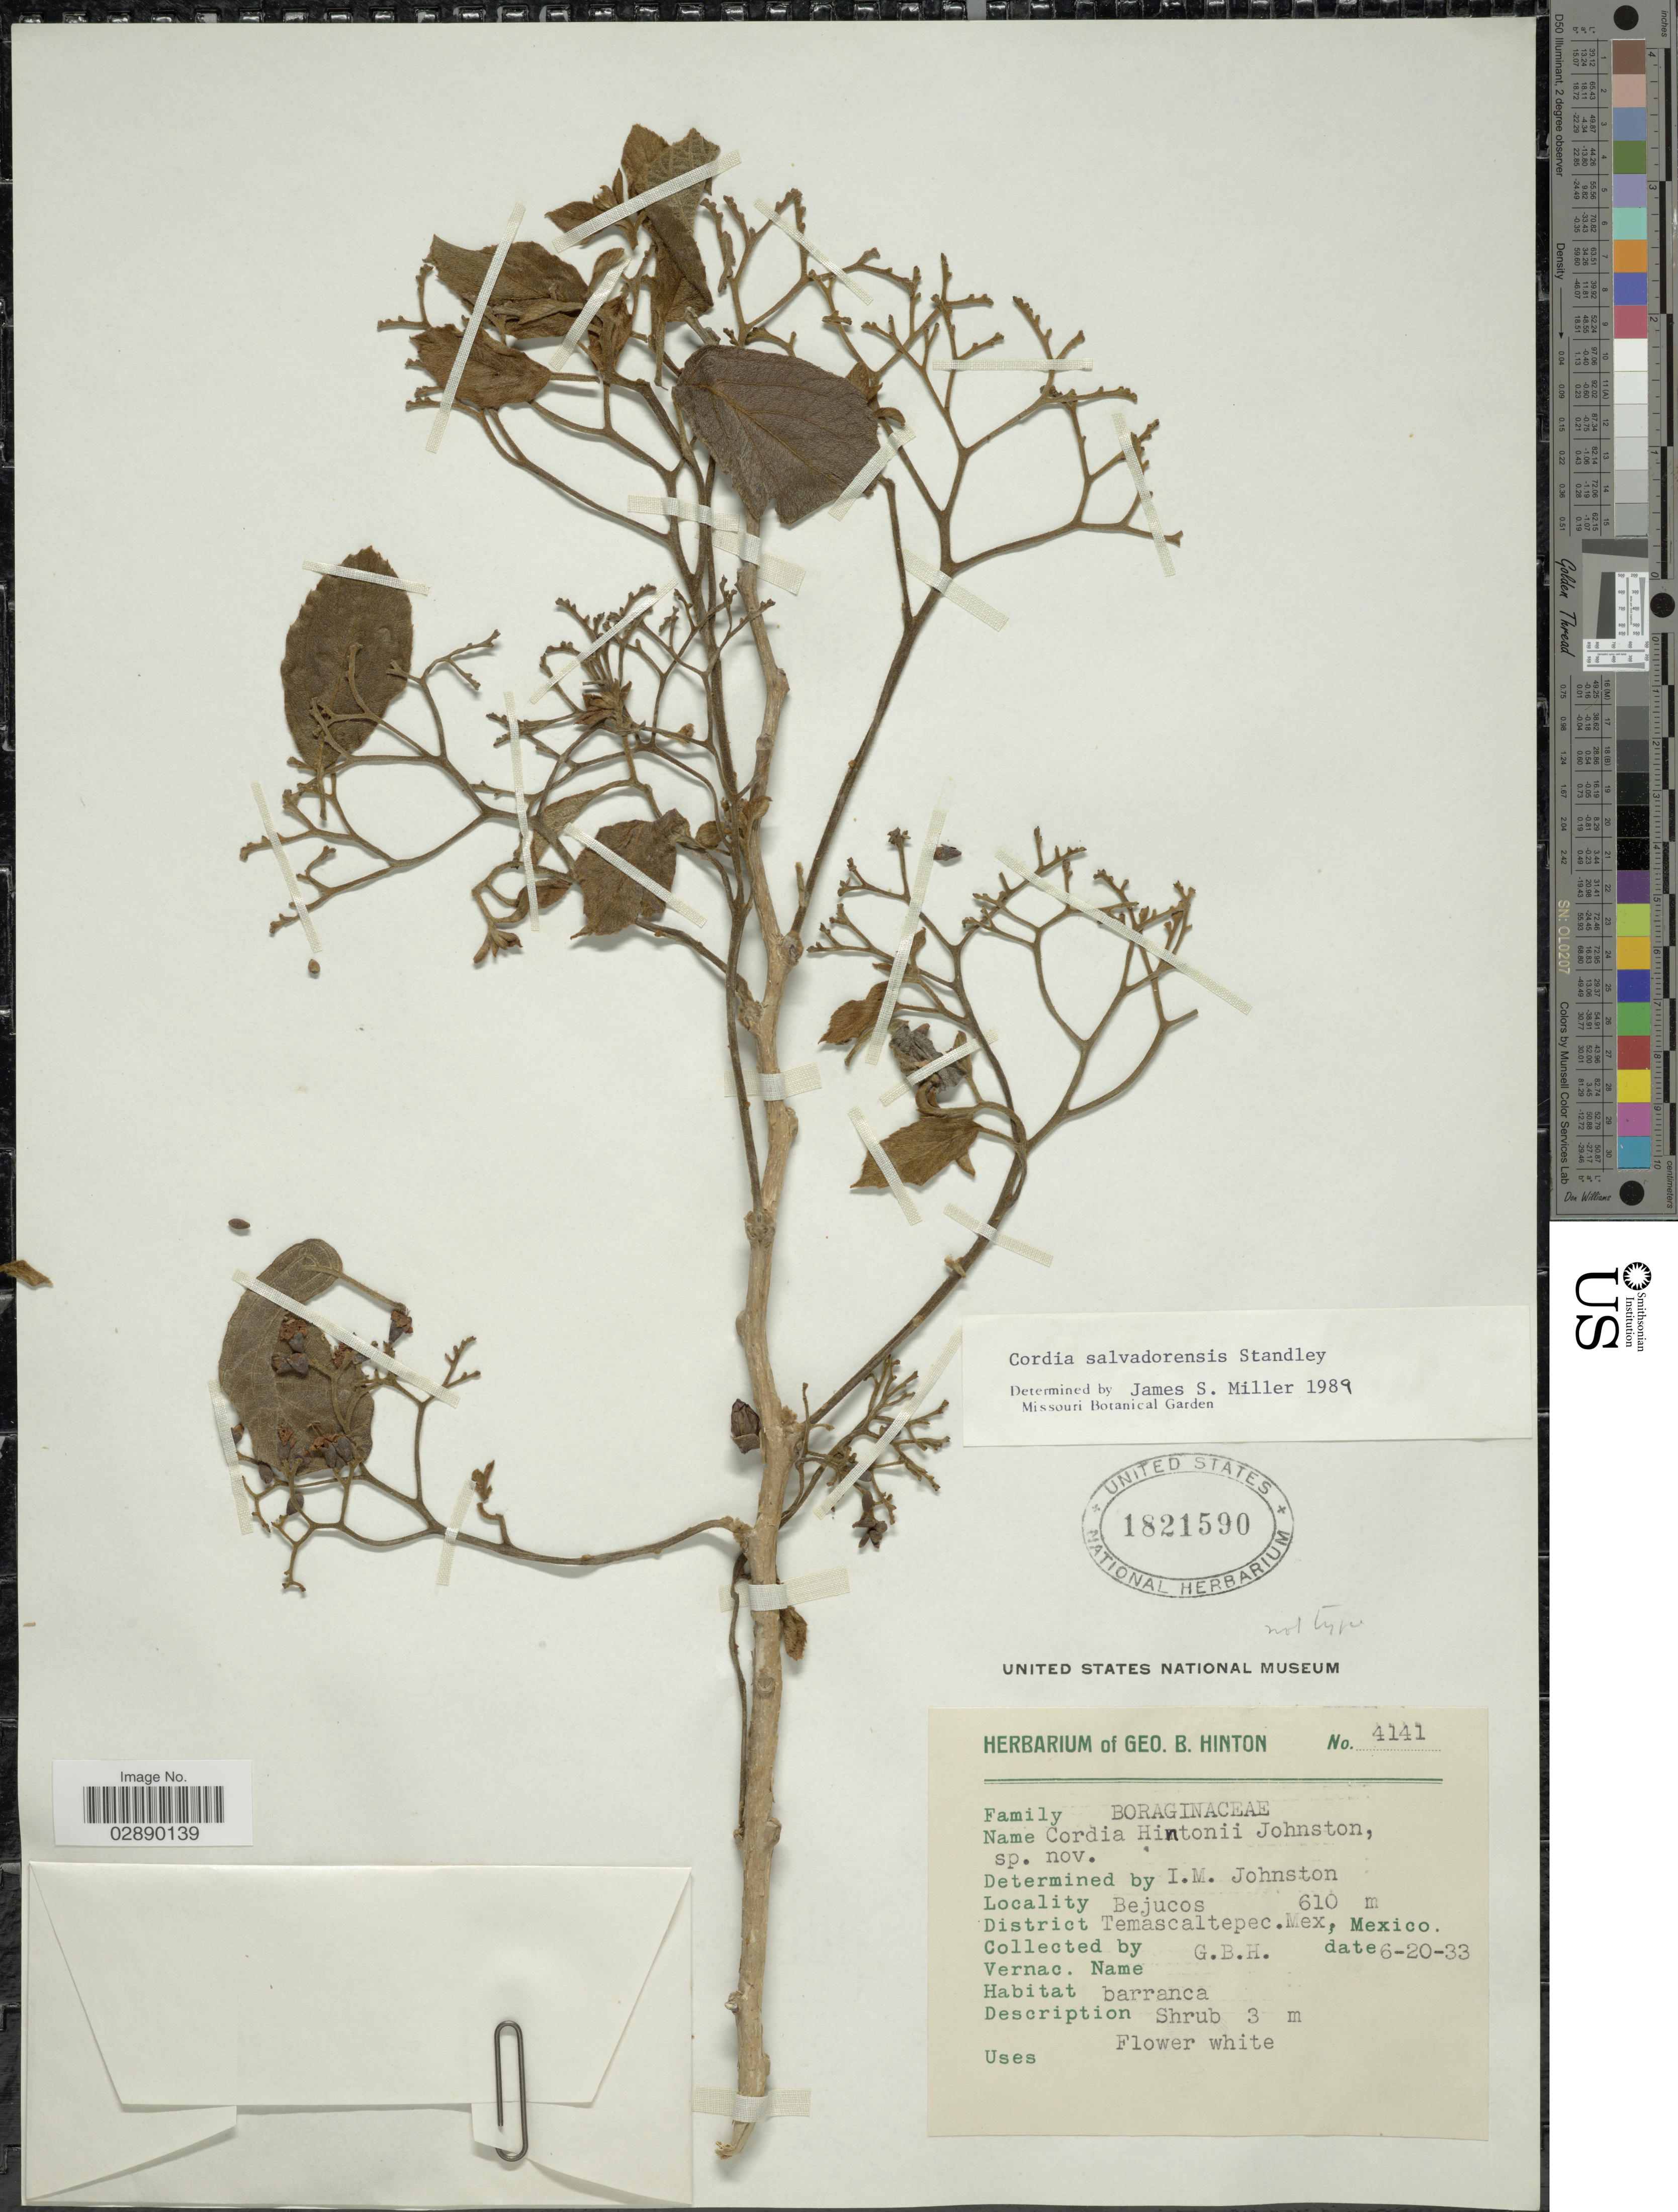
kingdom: Plantae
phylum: Tracheophyta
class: Magnoliopsida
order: Boraginales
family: Cordiaceae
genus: Cordia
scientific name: Cordia salvadorensis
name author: Standl.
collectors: G. B. Hinton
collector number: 4141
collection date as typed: Transcribed d/m/y: 20/6/33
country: Mexico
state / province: México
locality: Bejucos. District Temascaltepec.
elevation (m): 610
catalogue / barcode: US 1821590